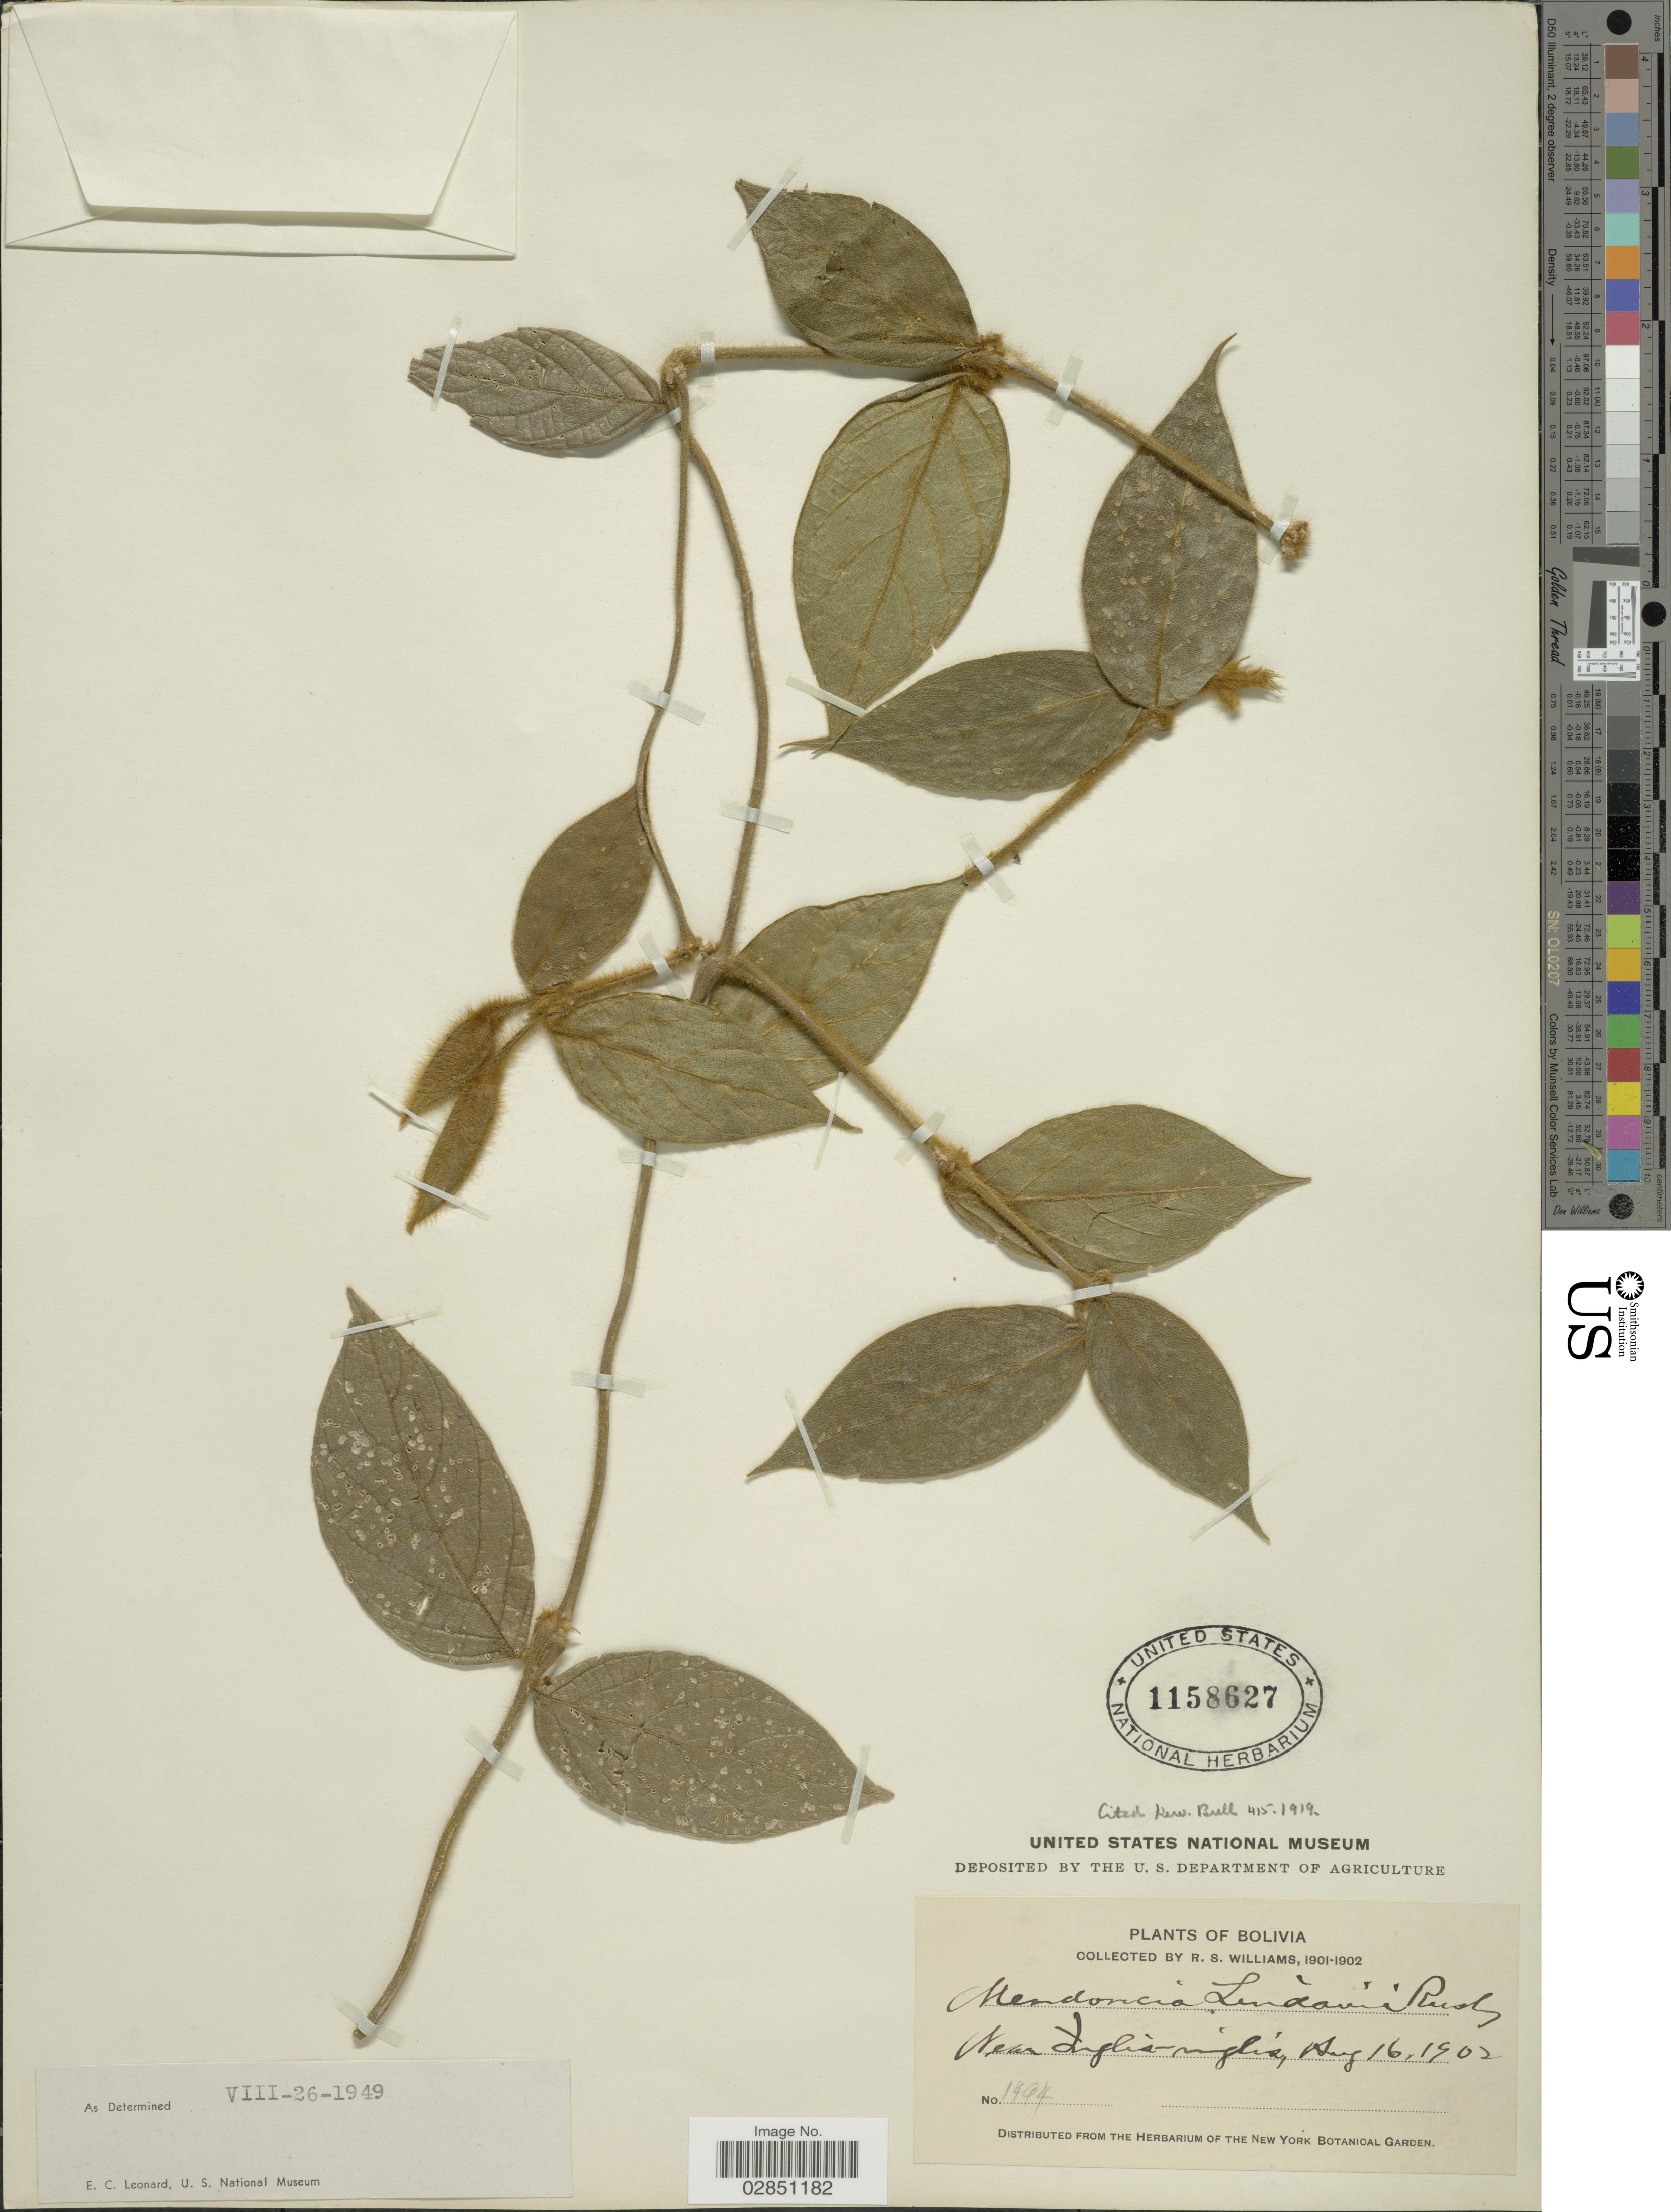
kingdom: Plantae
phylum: Tracheophyta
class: Magnoliopsida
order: Lamiales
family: Acanthaceae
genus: Mendoncia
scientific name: Mendoncia lindavii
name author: Rusby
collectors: R. S. Williams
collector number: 1494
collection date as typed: Aug. 16, 1902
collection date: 1902-08-16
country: Bolivia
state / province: La Paz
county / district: Franz Tamayo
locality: Near Inglis-Inglis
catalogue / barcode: US 1158627